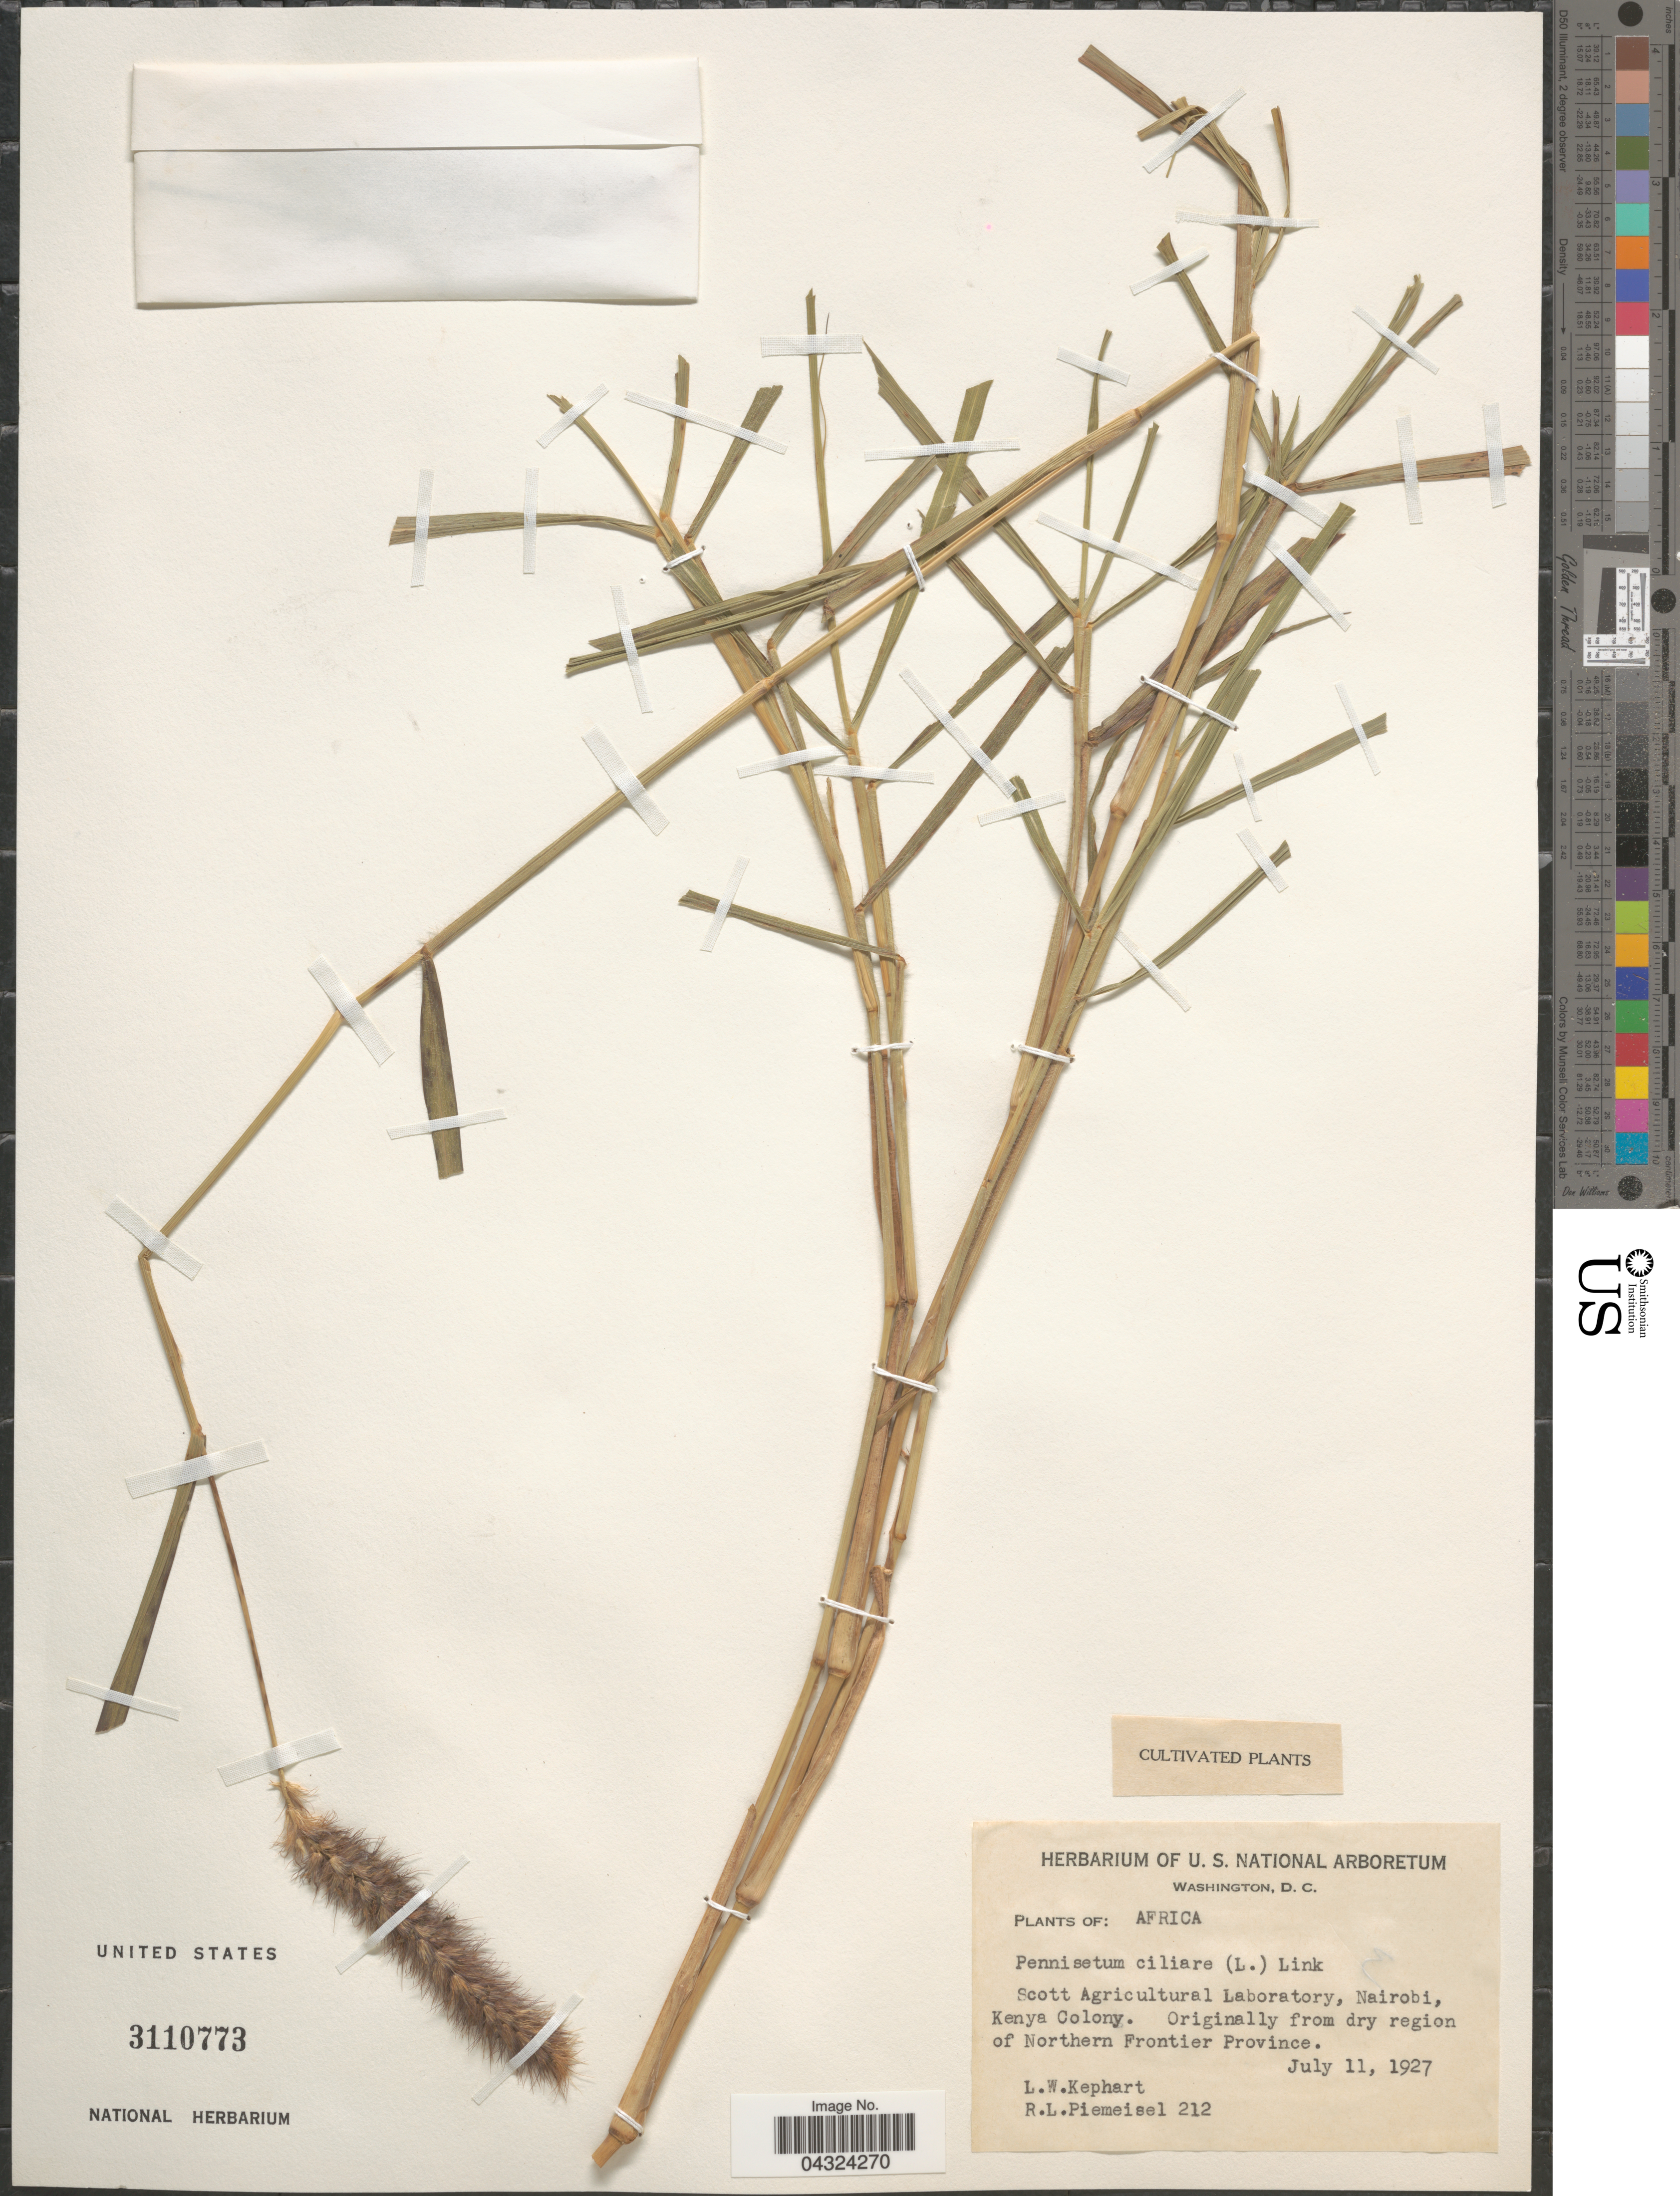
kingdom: Plantae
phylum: Tracheophyta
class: Liliopsida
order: Poales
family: Poaceae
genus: Cenchrus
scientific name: Cenchrus ciliaris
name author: L.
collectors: L. W. Kephart & R. L. Piemeisel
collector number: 212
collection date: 1927-07-11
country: Kenya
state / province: Nairobi Area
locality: Scott Agricultural Laboratory, Nairobi, Kenya Colony.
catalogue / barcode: US 3110773